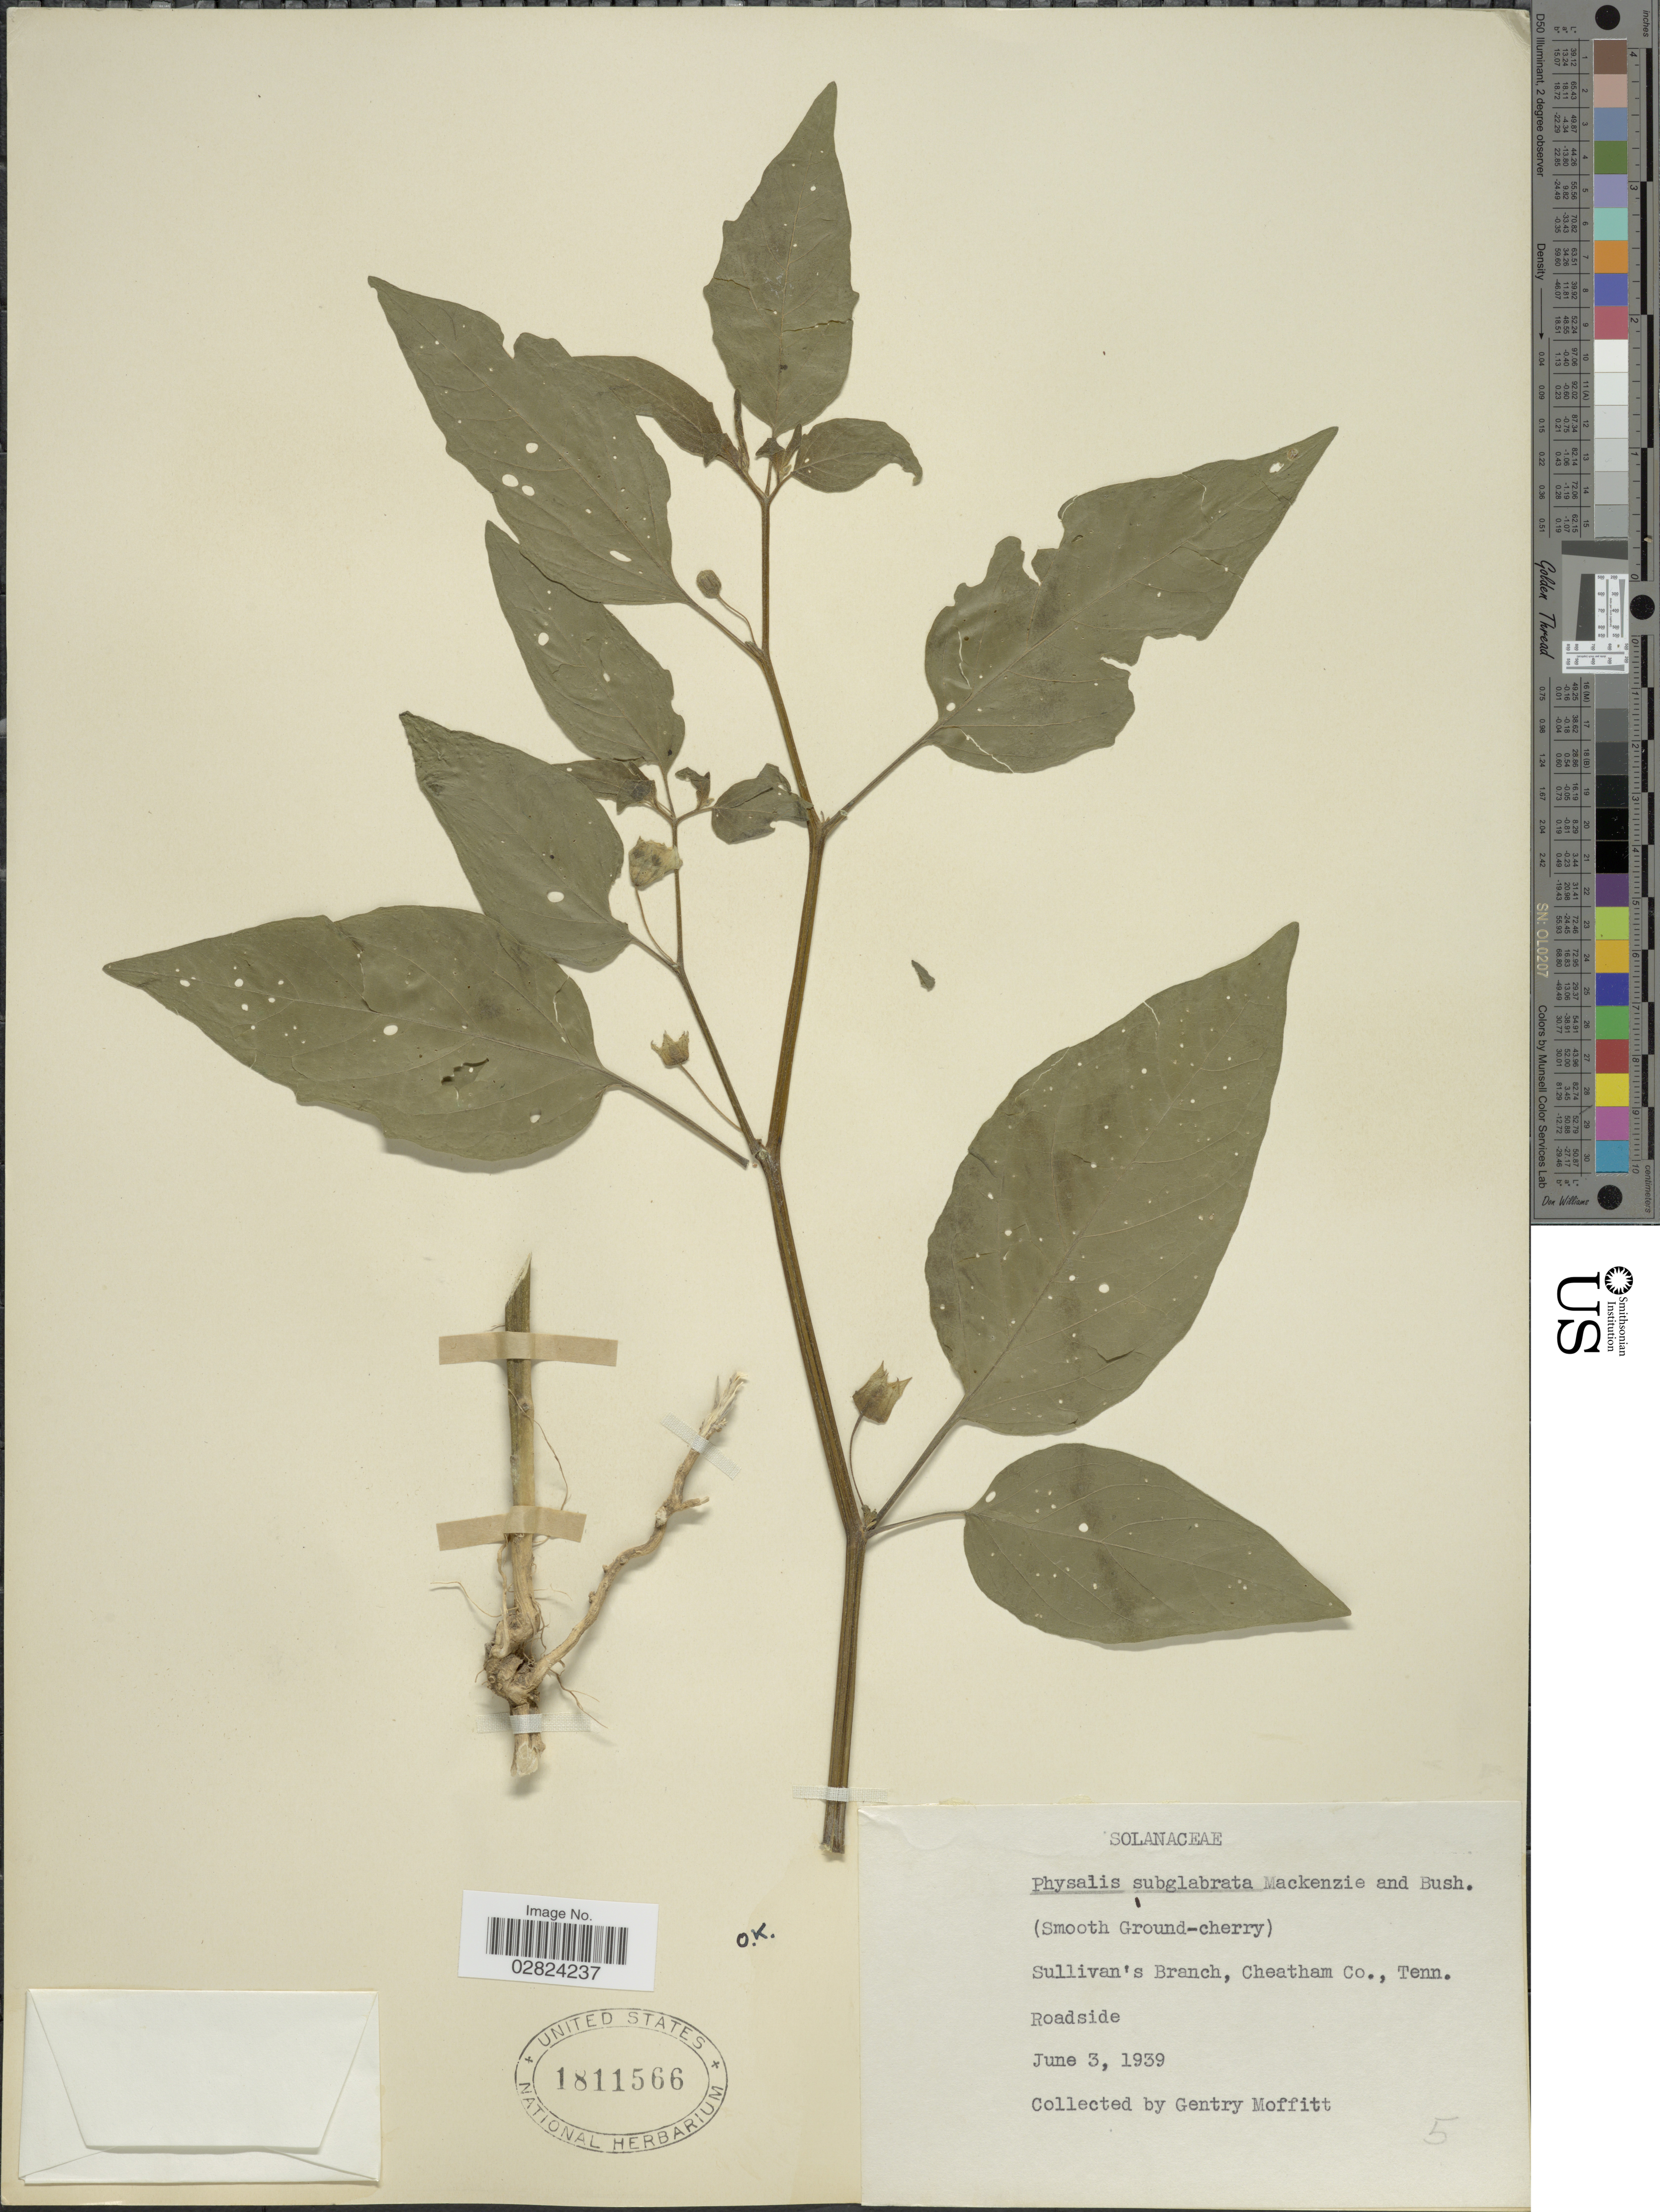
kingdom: Plantae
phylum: Tracheophyta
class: Magnoliopsida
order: Solanales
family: Solanaceae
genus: Physalis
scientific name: Physalis subglabrata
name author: Mack. & Bush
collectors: G. Moffitt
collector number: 5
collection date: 1939-06-03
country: United States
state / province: Tennessee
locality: Sullivan's Branch, Cheatham Co., Tenn. Roadside.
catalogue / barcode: US 1811566